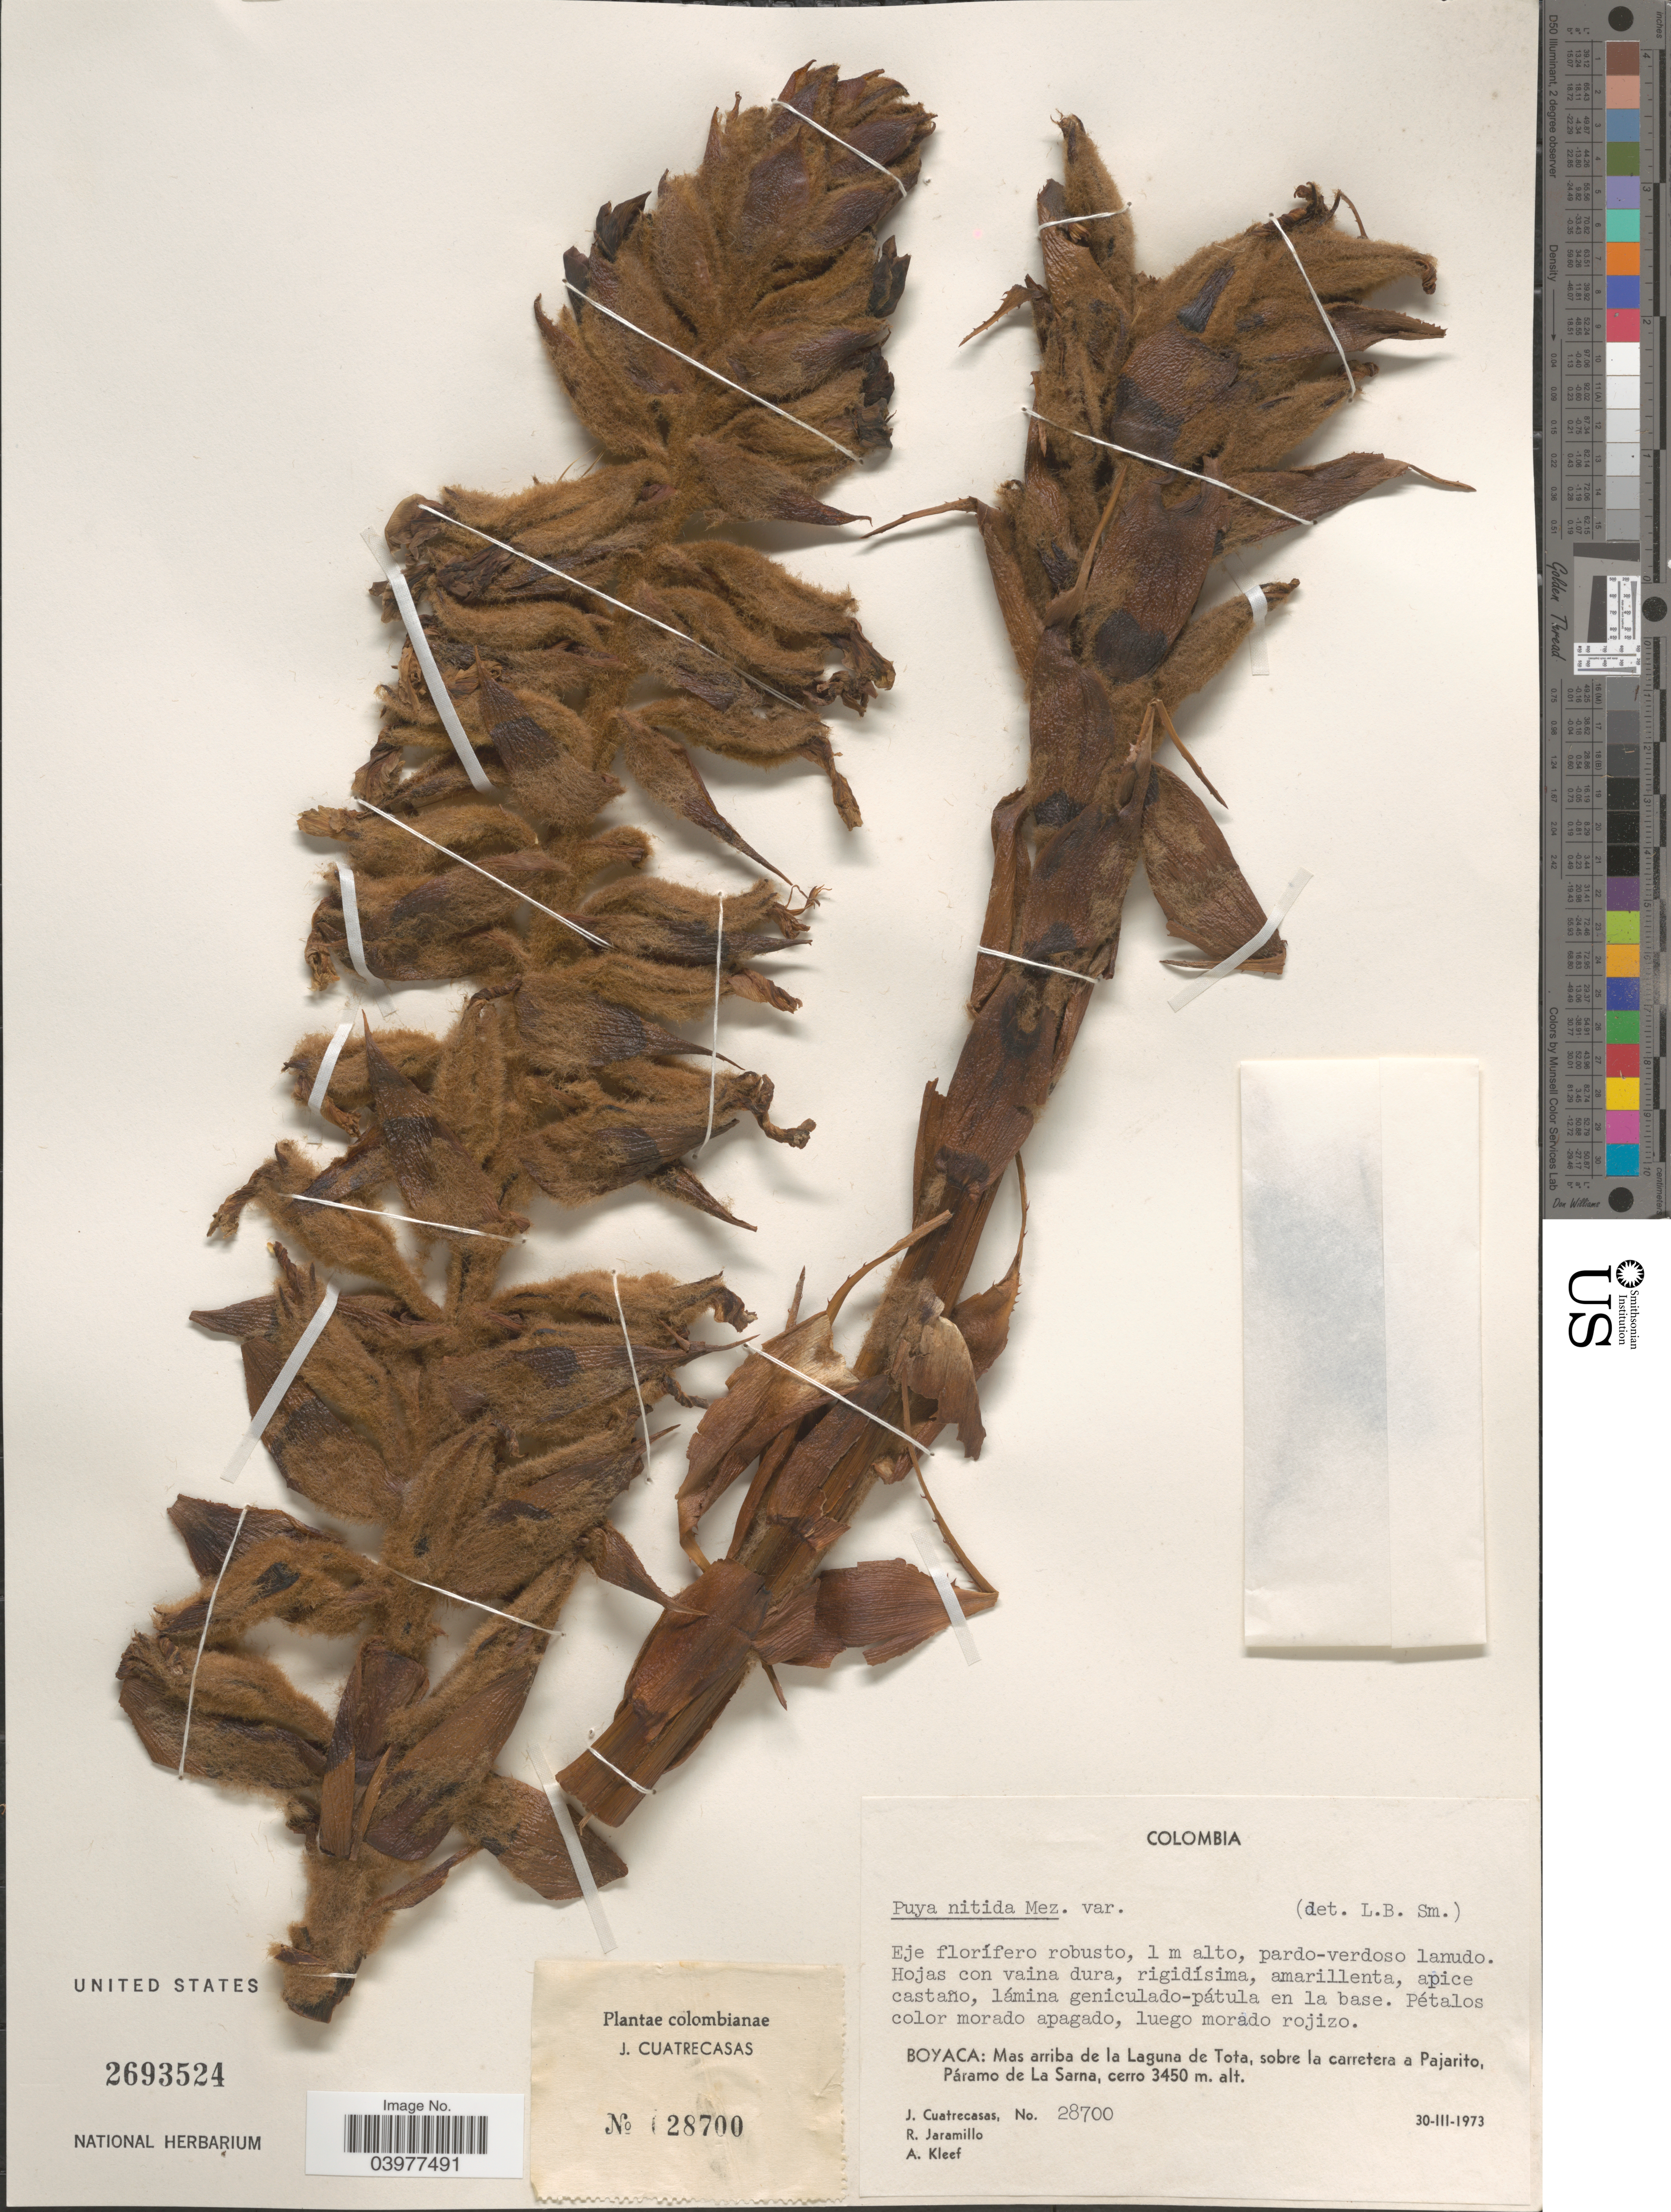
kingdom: Plantae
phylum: Tracheophyta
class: Liliopsida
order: Poales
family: Bromeliaceae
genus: Puya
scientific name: Puya nitida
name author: Mez in C. DC.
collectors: J. Cuatrecasas, R. Jaramillo & A. Kleef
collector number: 28700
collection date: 1973-03-30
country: Colombia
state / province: Boyacá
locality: Mas arriba de la Laguna de Tota, sobre la carretera a Pajarito, Páramo de La Sarna.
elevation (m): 3450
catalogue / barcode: US 2693524